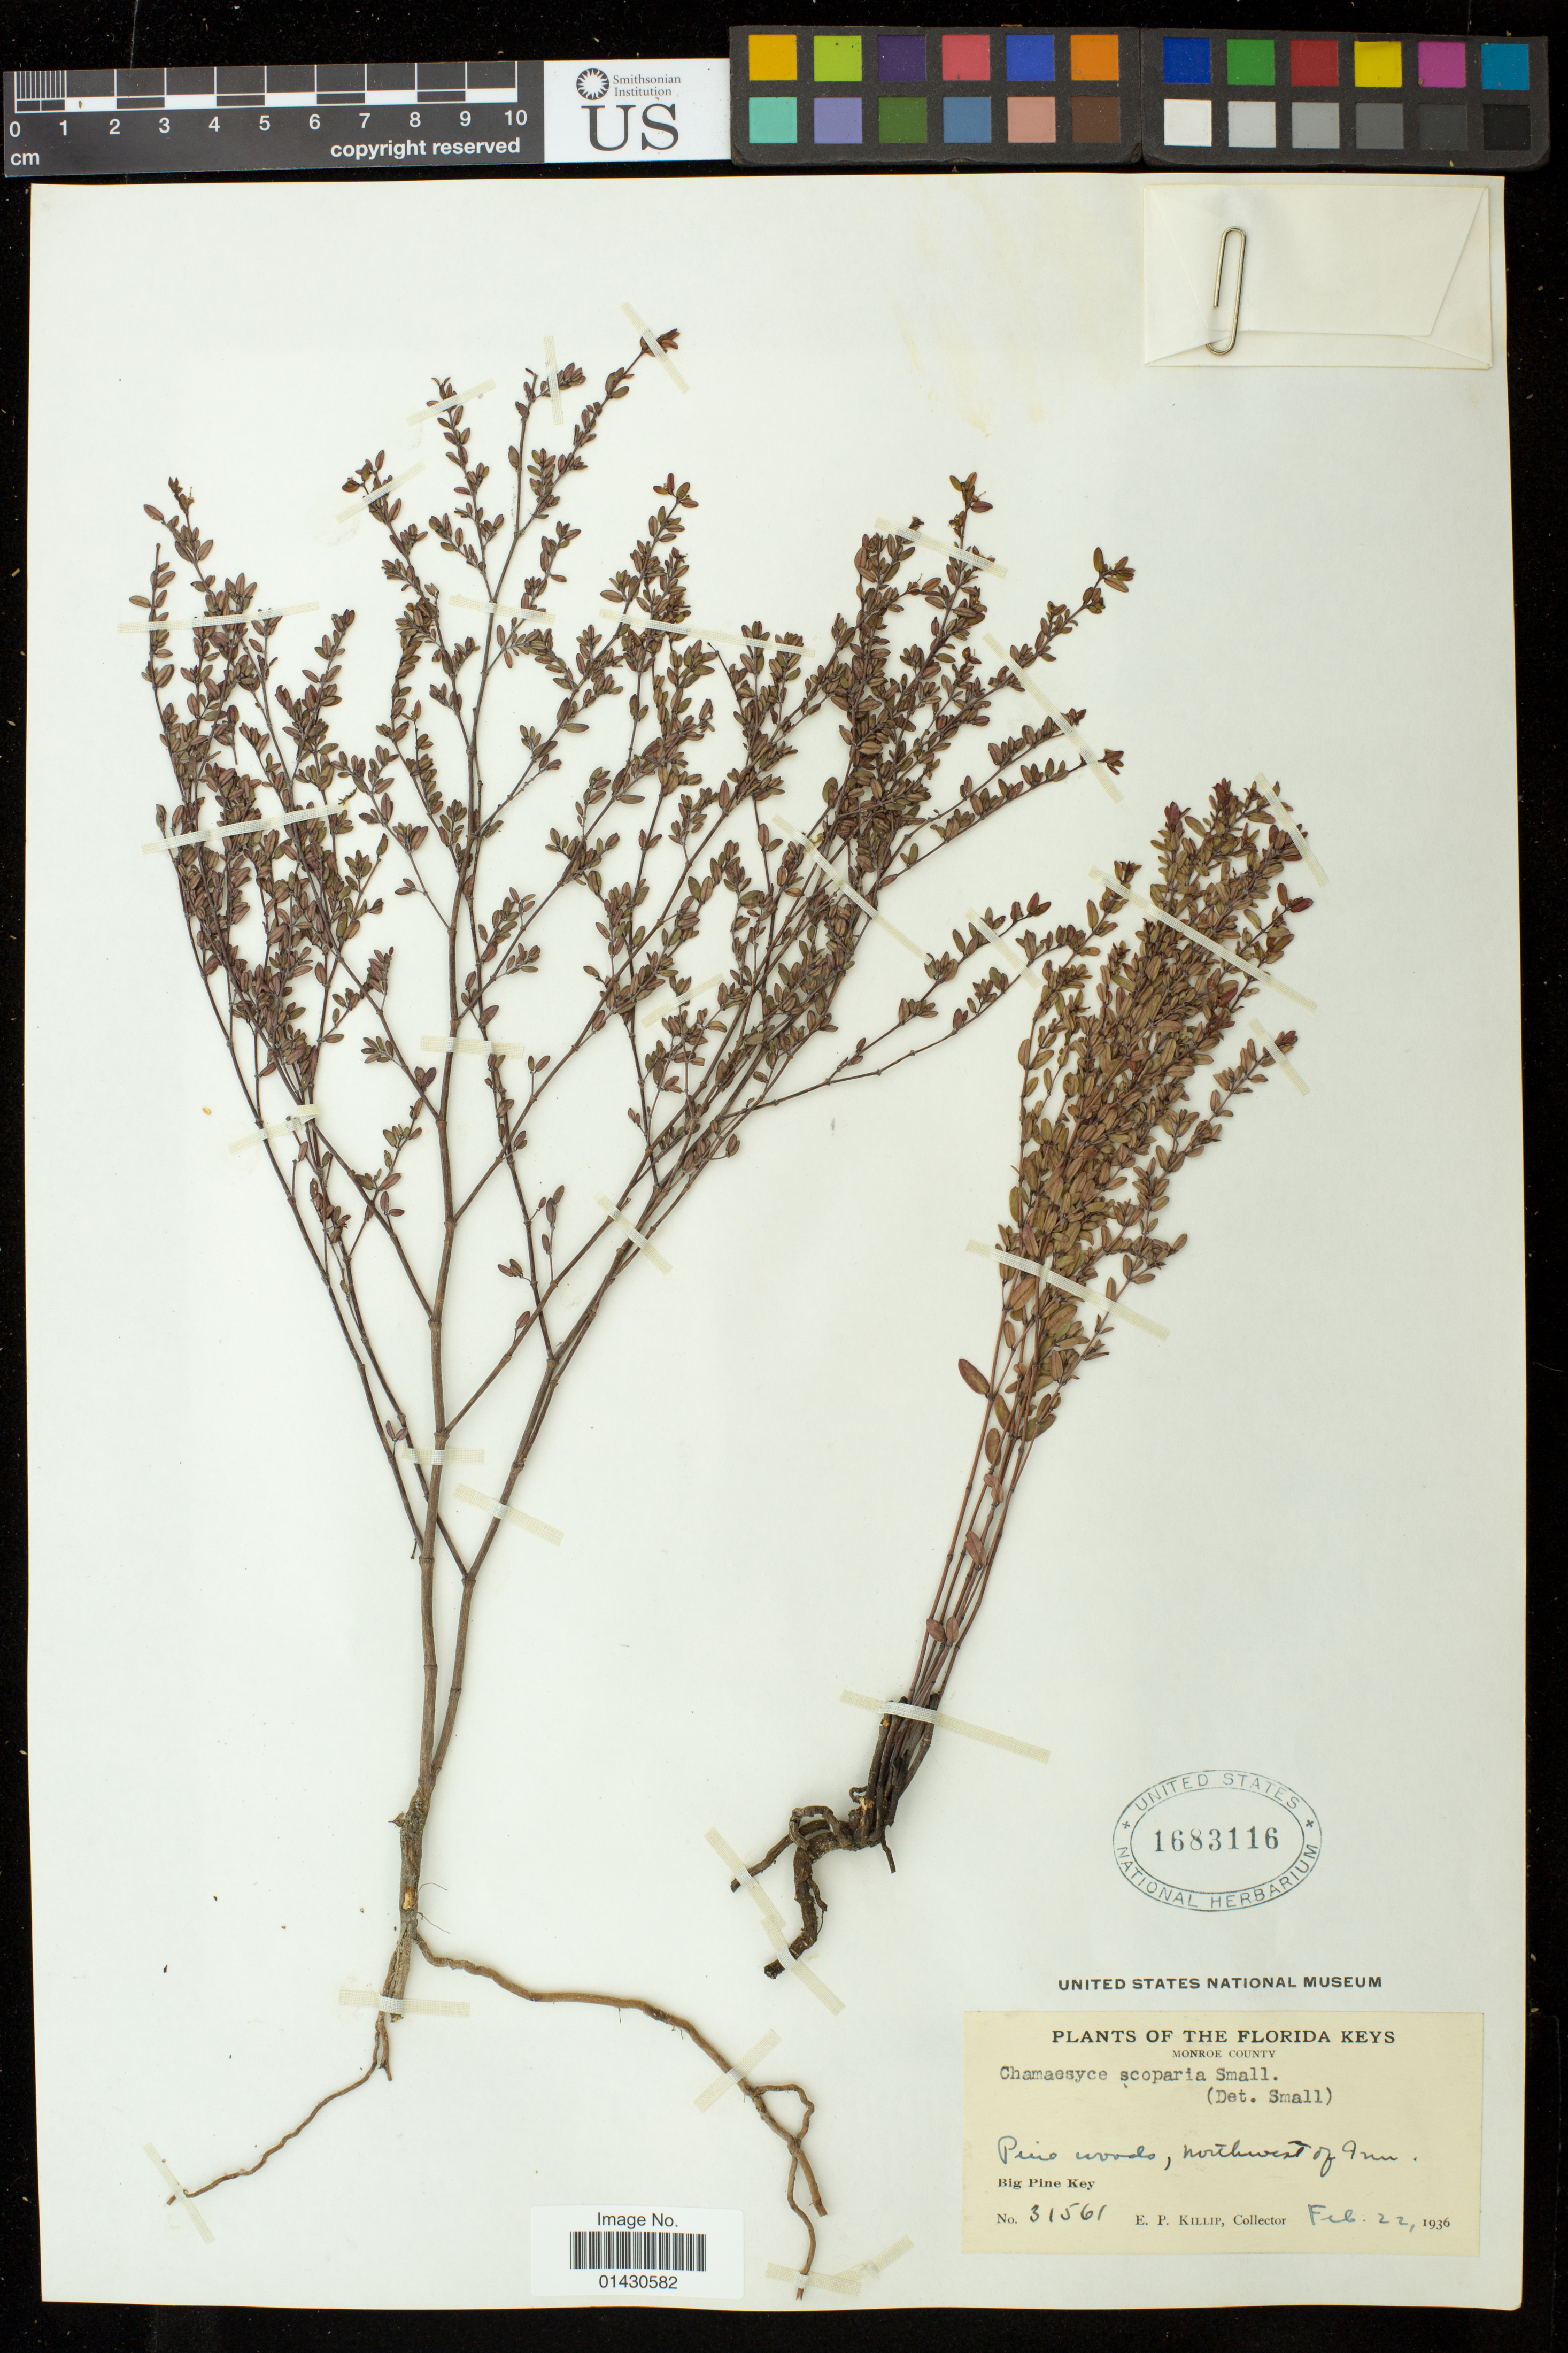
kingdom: Plantae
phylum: Tracheophyta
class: Magnoliopsida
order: Malpighiales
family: Euphorbiaceae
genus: Euphorbia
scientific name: Euphorbia porteriana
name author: (Small) Oudejans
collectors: E. P. Killip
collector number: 31561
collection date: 1936-02-22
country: United States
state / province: Florida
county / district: Monroe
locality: Big Pine Key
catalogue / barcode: US 1683116